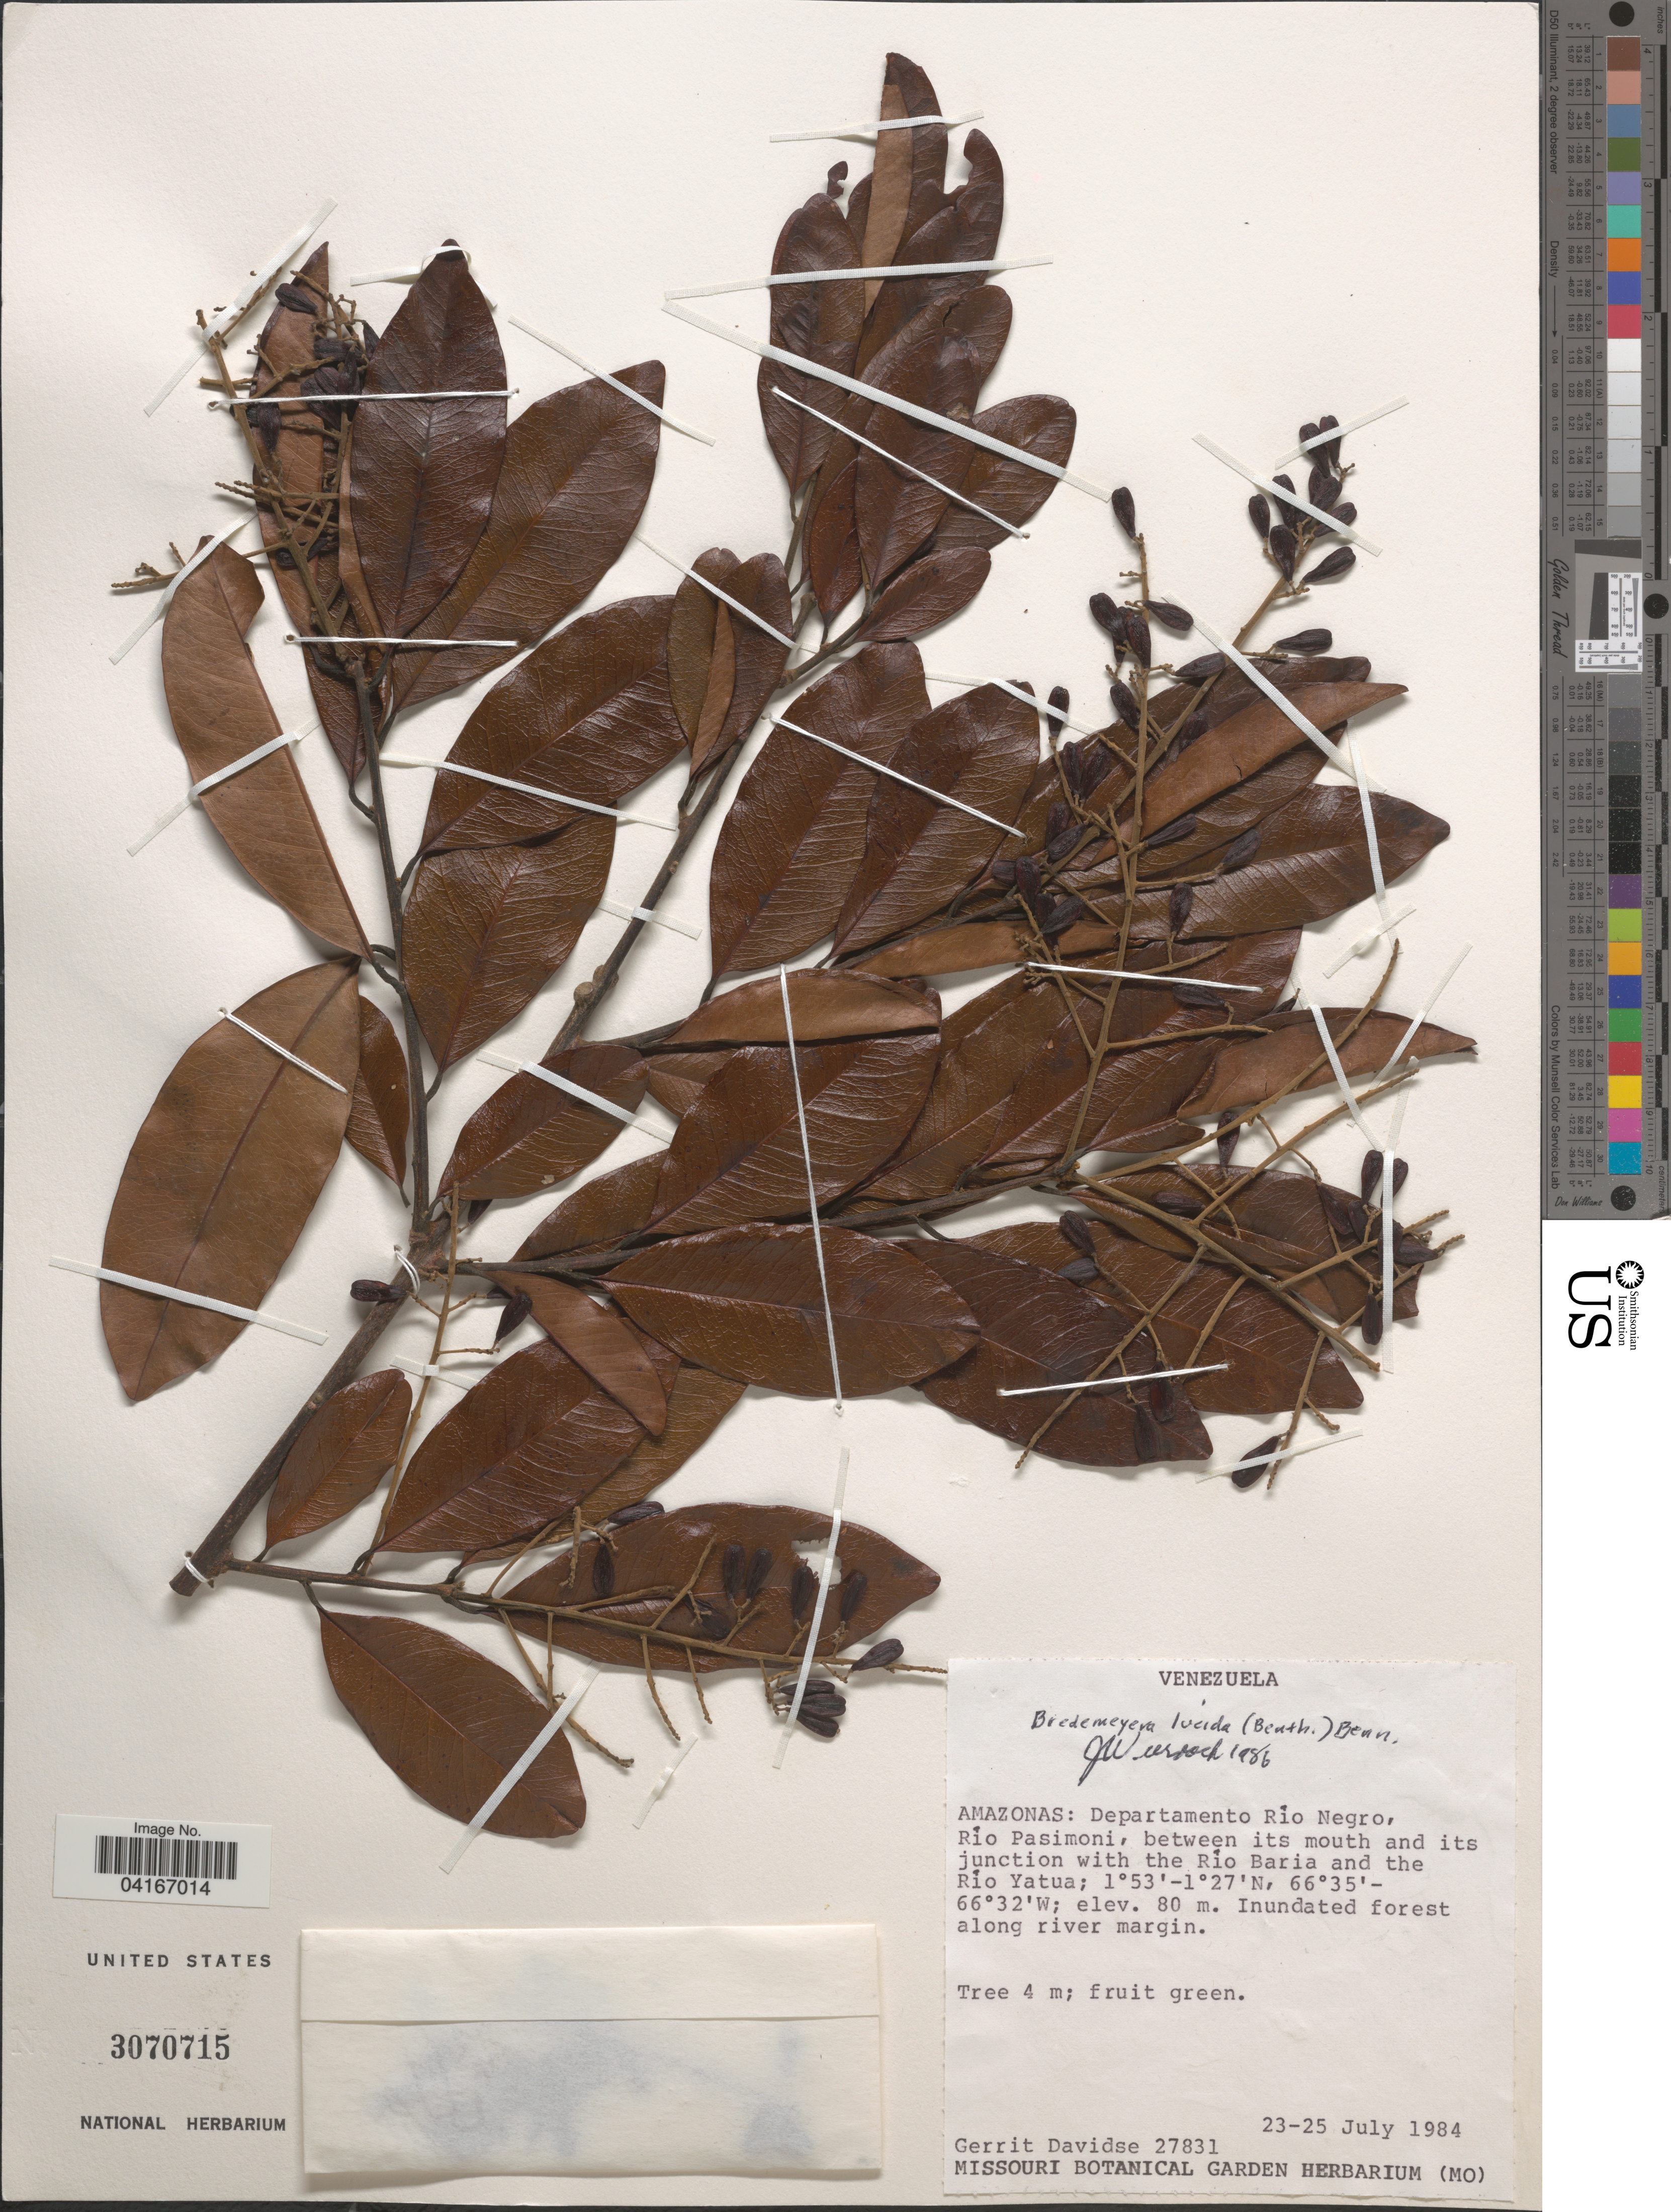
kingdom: Plantae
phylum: Tracheophyta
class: Magnoliopsida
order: Fabales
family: Polygalaceae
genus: Bredemeyera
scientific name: Bredemeyera lucida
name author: (Benth.) Klotzsch ex Hassk.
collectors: G. Davidse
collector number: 27831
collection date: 1984-07-23/1984-07-25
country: Venezuela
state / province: Amazonas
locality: Departamento Río Negro, Río Pasimoni, between its mouth and its junction with the Río Baria and the Río Yatua.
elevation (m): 80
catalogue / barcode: US 3070715